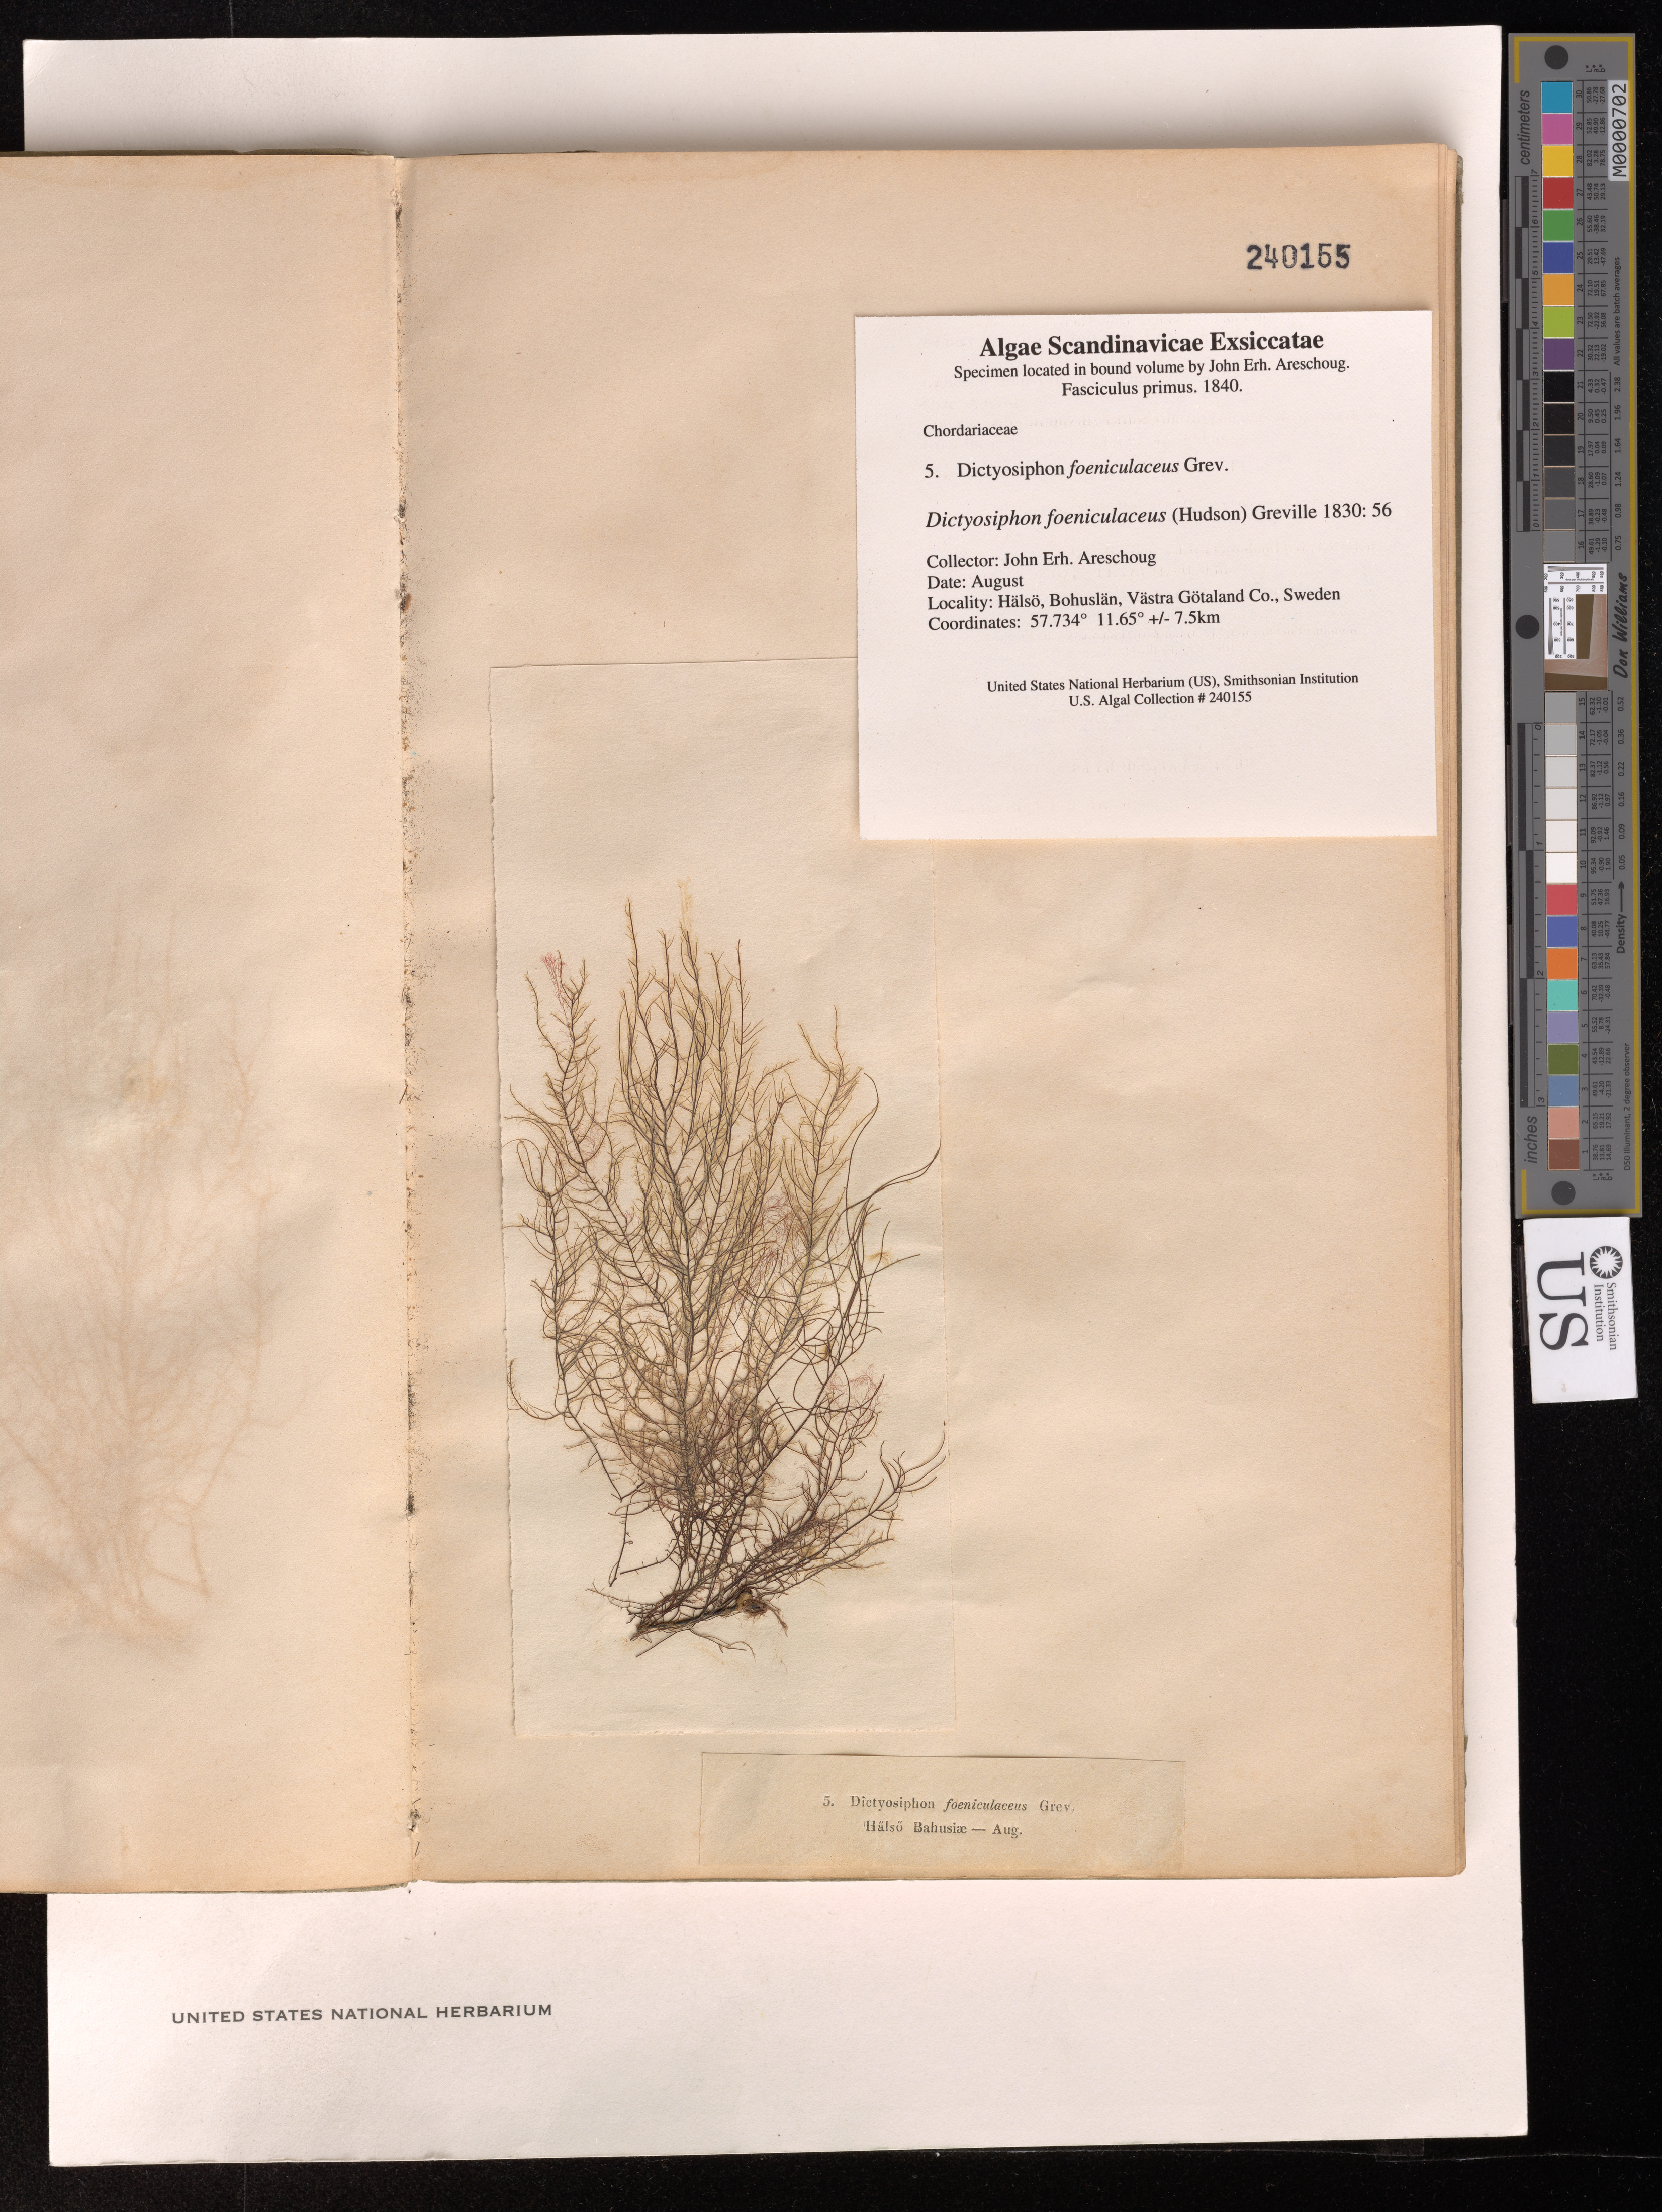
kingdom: Chromista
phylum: Ochrophyta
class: Phaeophyceae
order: Dictyosiphonales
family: Dictyosiphonaceae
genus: Dictyosiphon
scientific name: Dictyosiphon foeniculaceus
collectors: J. E. Areschoug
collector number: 5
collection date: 1840-07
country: Sweden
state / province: Västra Götaland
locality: Hälsö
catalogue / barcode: US 240155